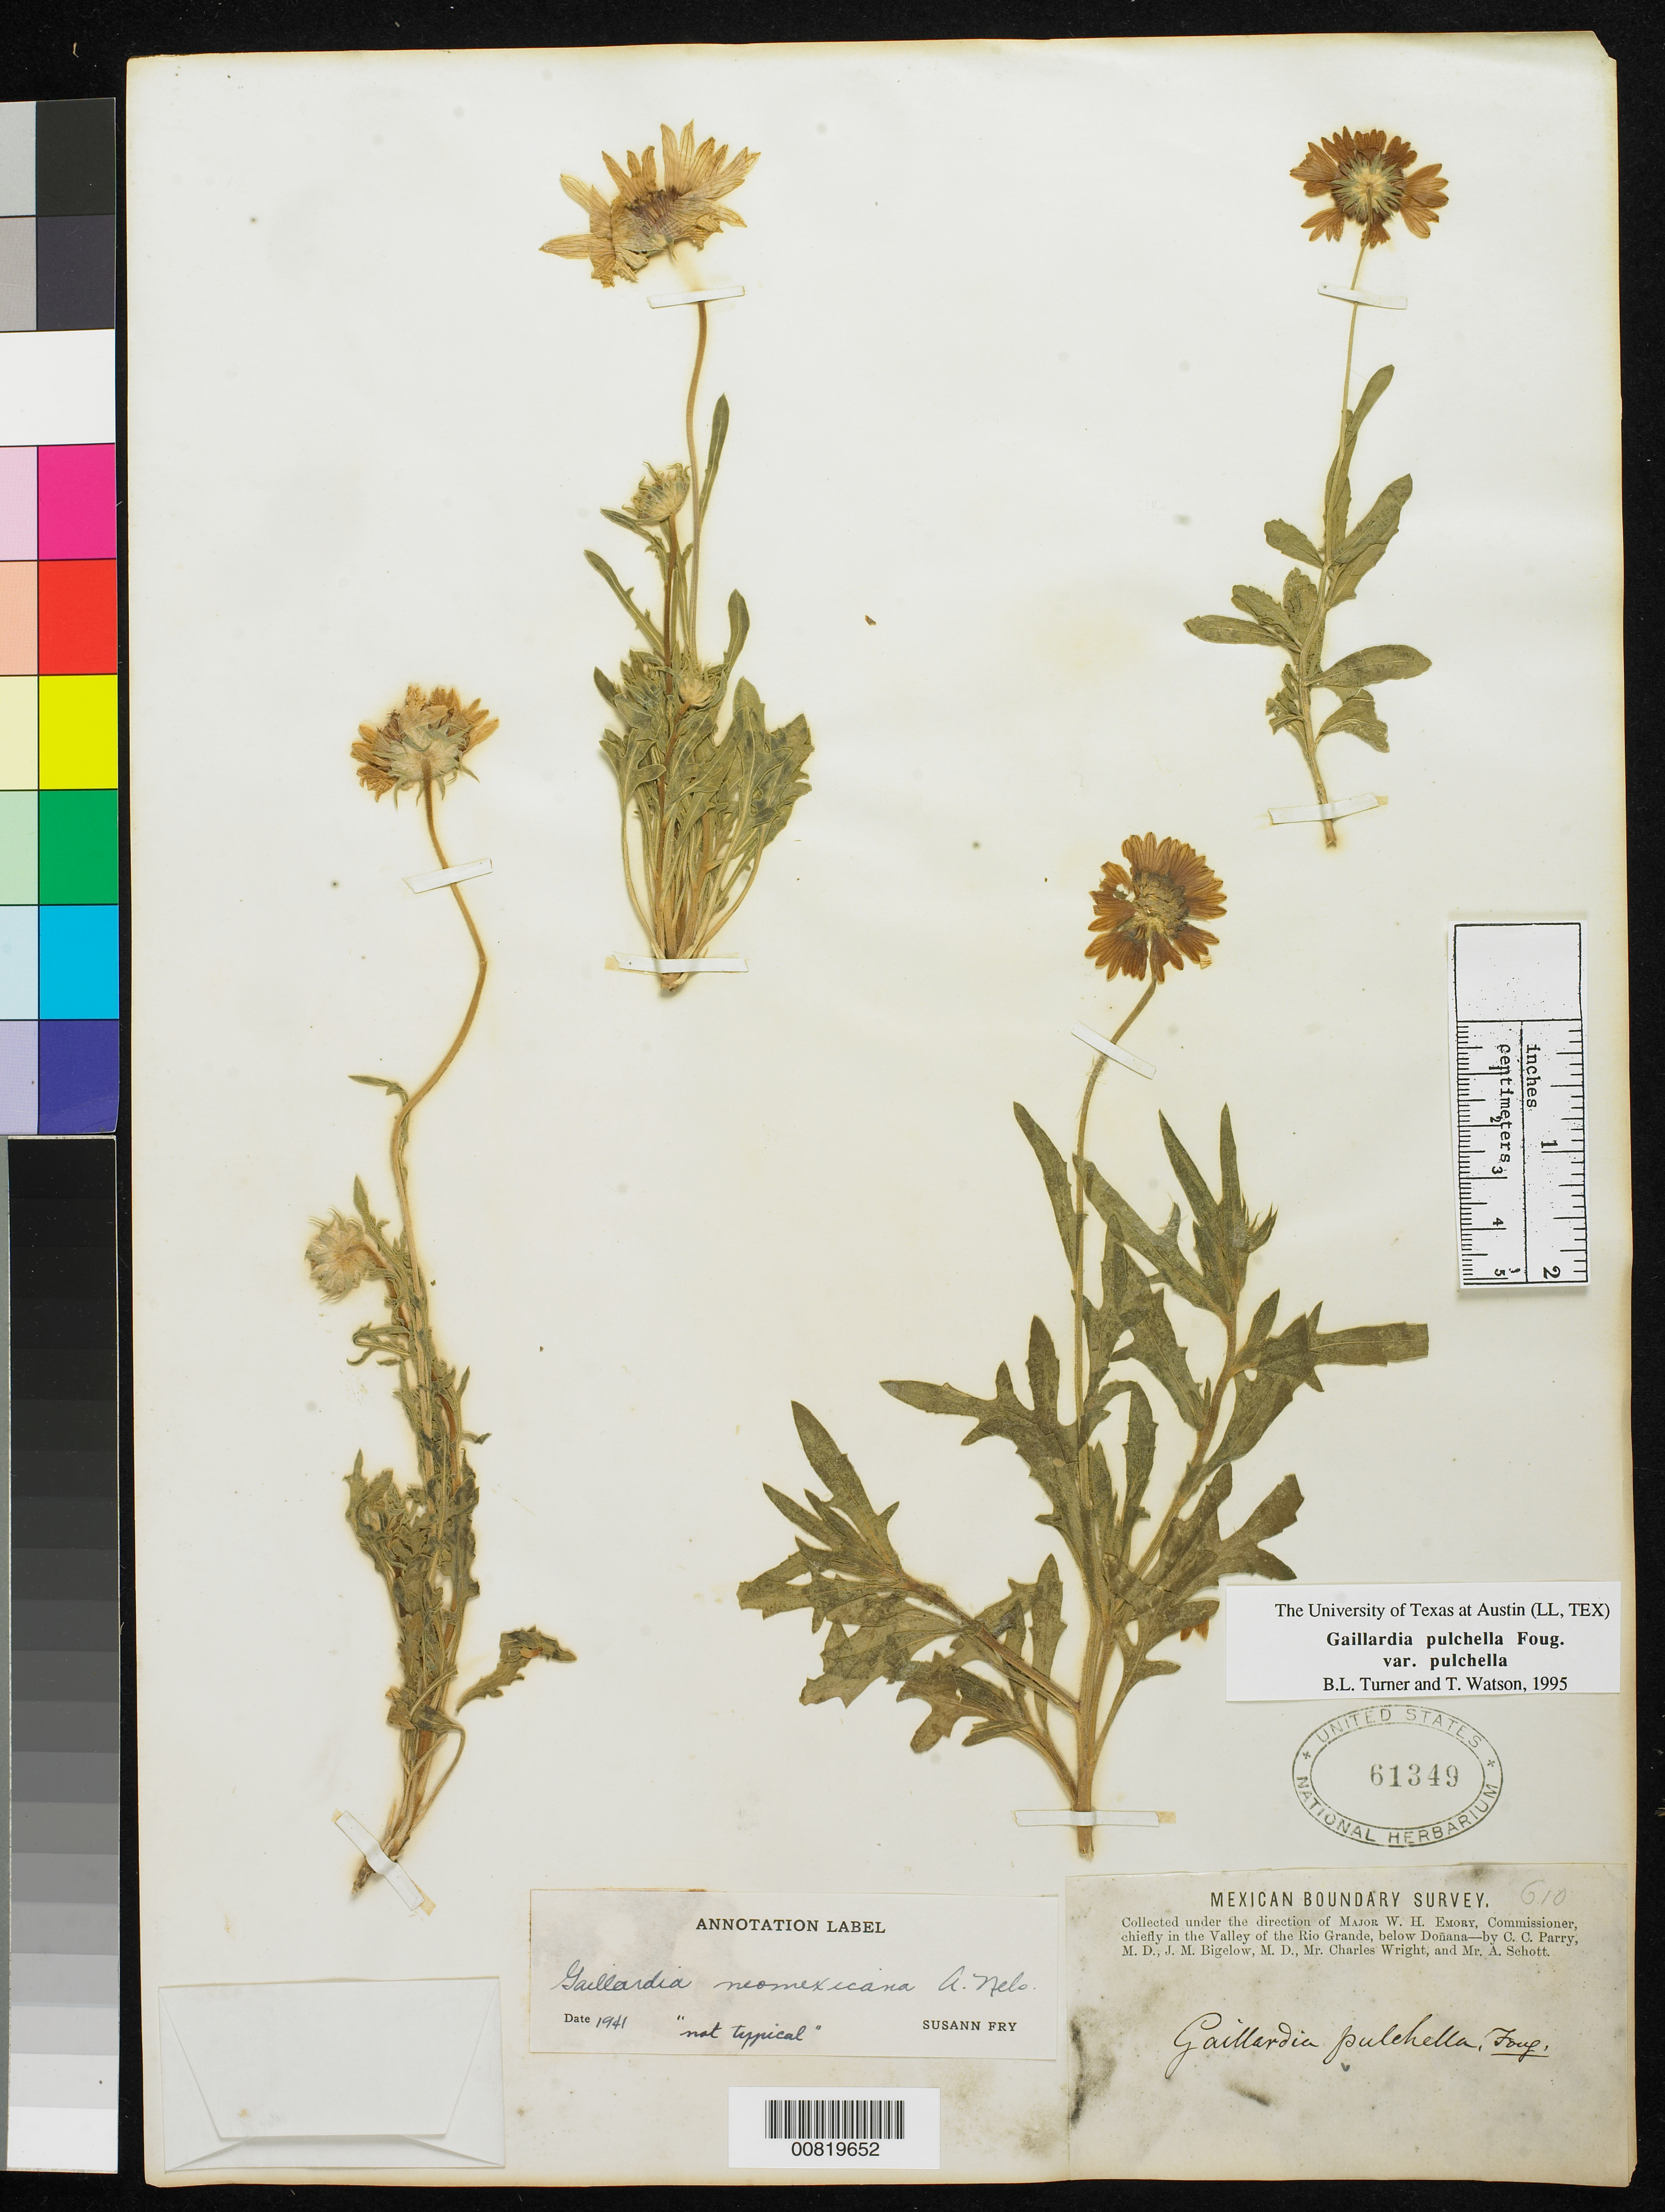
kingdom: Plantae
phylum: Tracheophyta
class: Magnoliopsida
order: Asterales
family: Asteraceae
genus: Gaillardia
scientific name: Gaillardia pulchella var. pulchella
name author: Foug.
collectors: C. C. Parry, J. M. Bigelow, C. Wright & A. C. V. Schott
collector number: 610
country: United States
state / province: New Mexico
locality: Valley of the Rio Grande, below Doñana, New Mexico.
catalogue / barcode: US 61349